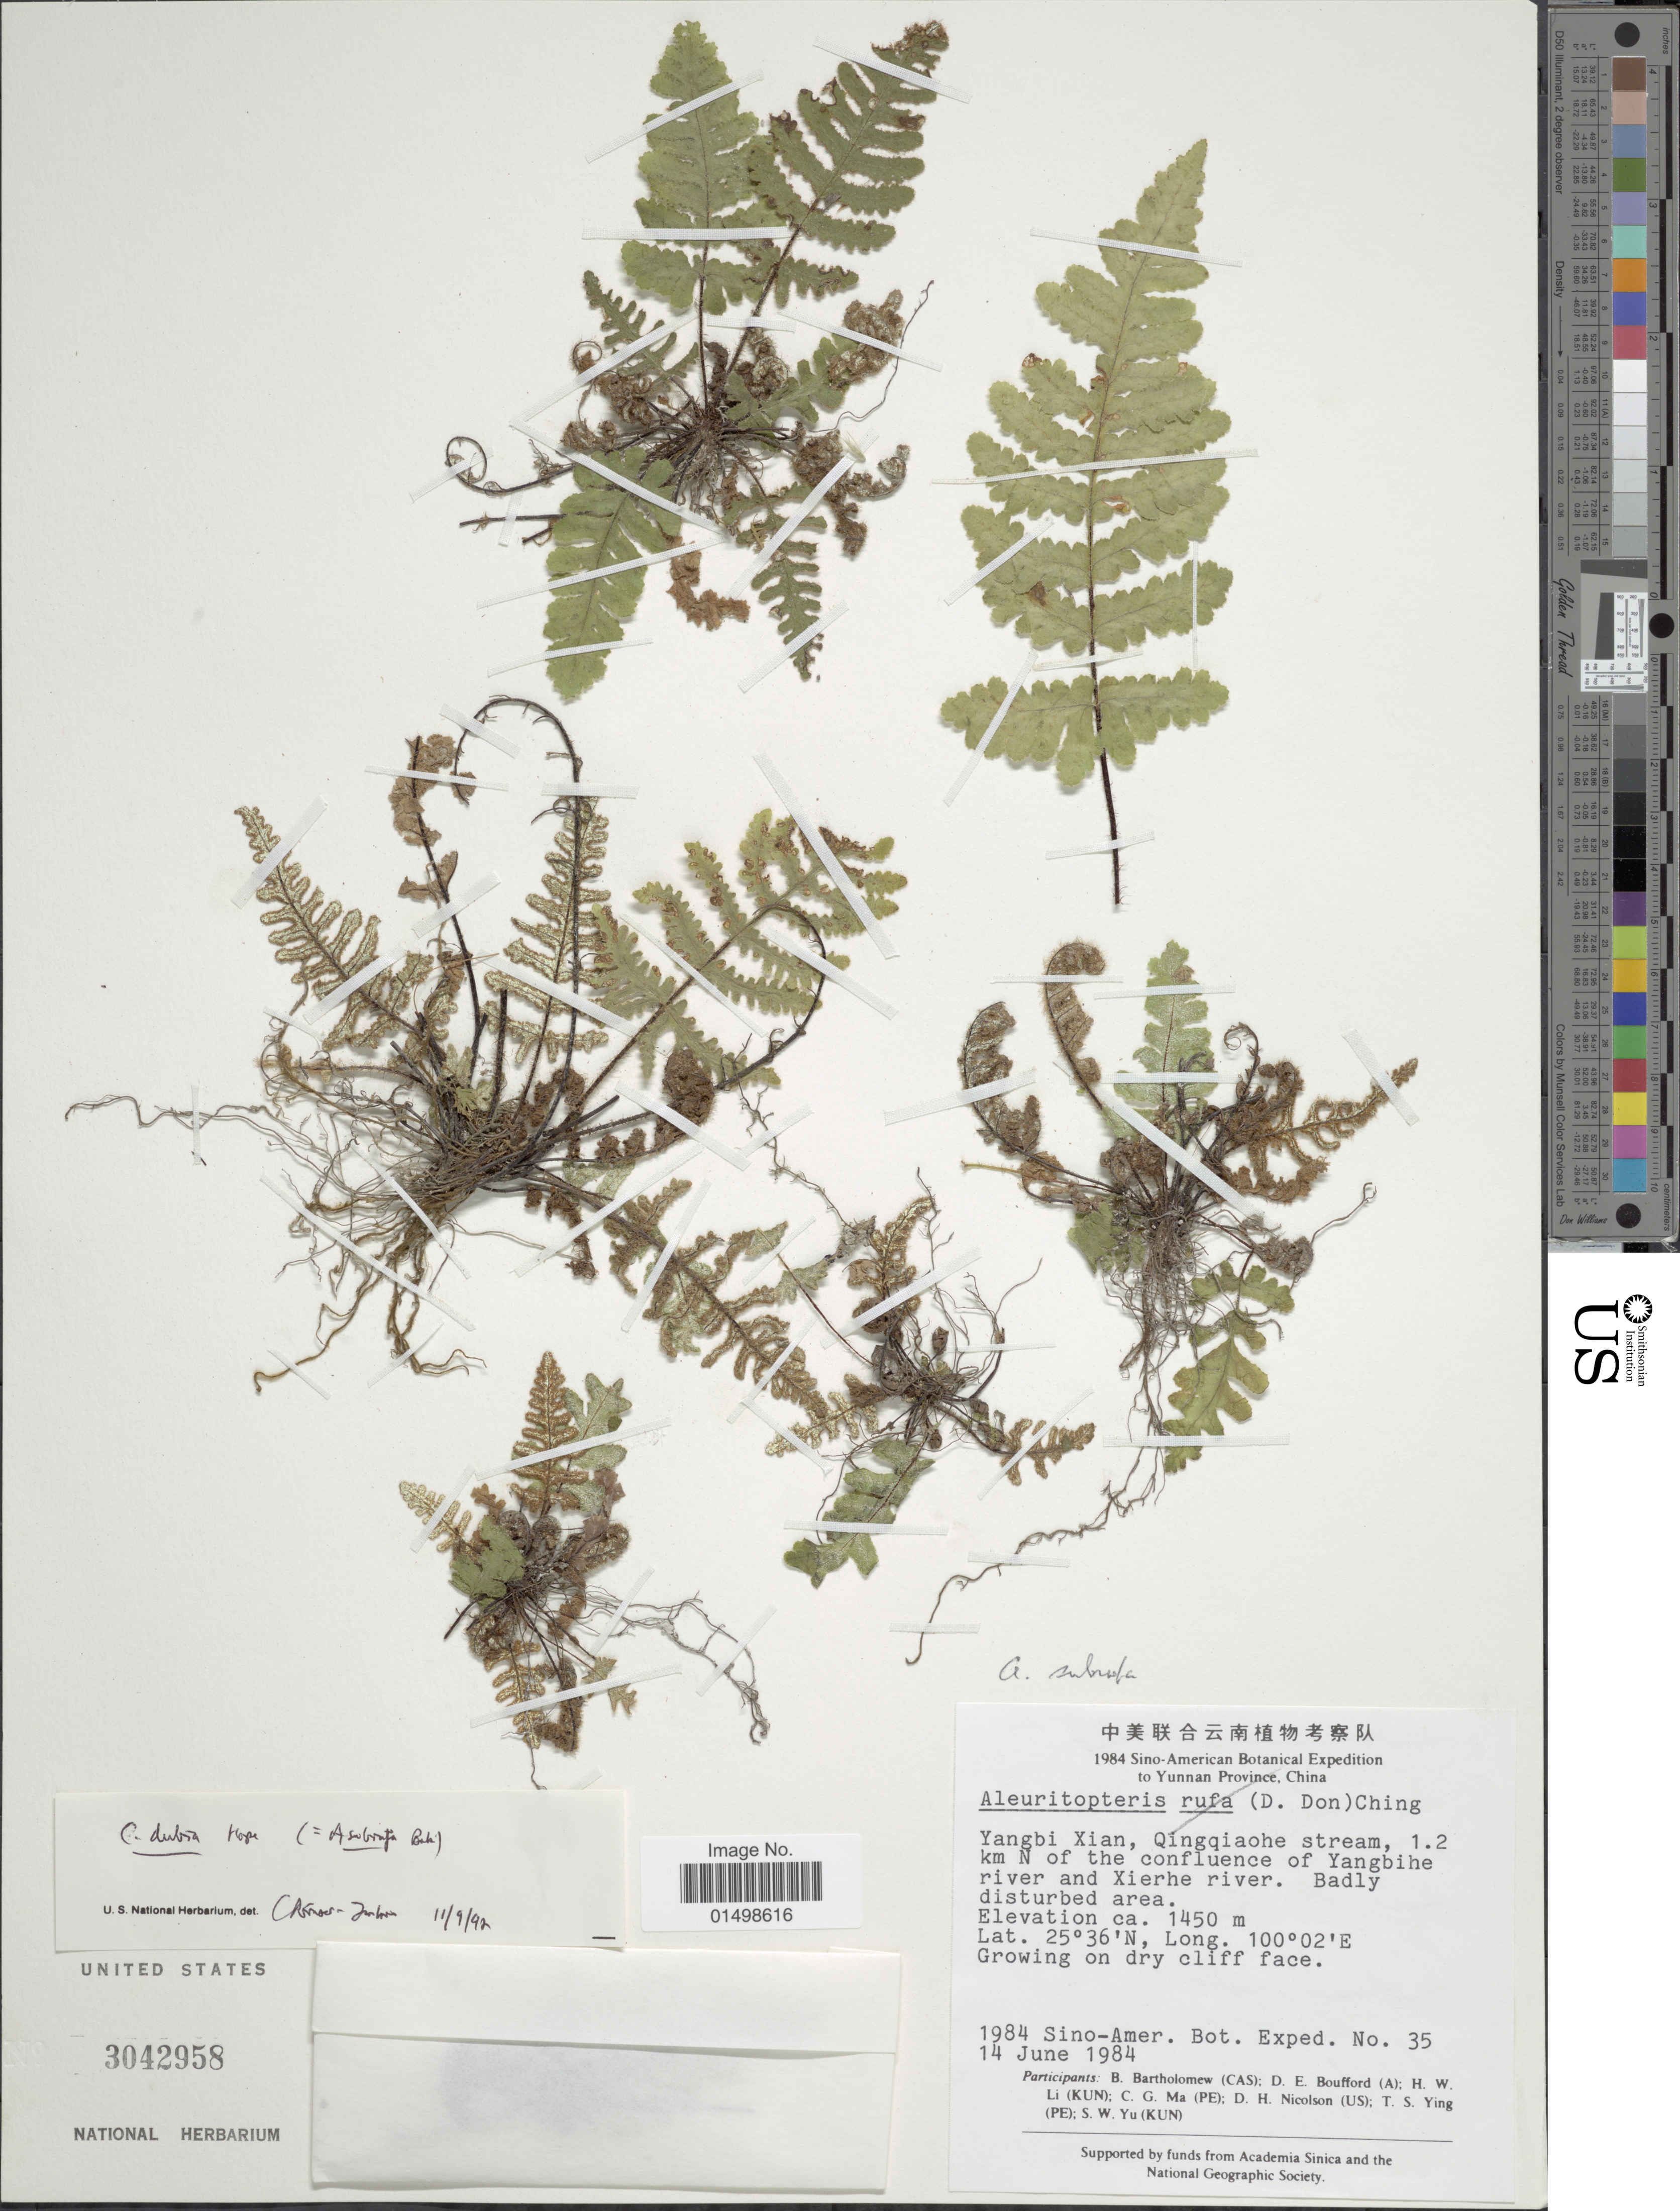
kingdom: Plantae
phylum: Tracheophyta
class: Polypodiopsida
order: Polypodiales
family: Pteridaceae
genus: Aleuritopteris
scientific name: Aleuritopteris subrufa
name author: (Baker) Ching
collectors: Sino-Amer. Bot. Exped. 1984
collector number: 35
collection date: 1984-06-14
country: China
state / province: Yunnan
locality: Yunnan Province, Yangxbi Xian, Qingqiaohe stream, 1.2 km N of thye confluence of Yangbihe river and Xierhe river. Badly disturbed area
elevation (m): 1450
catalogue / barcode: US 3042958